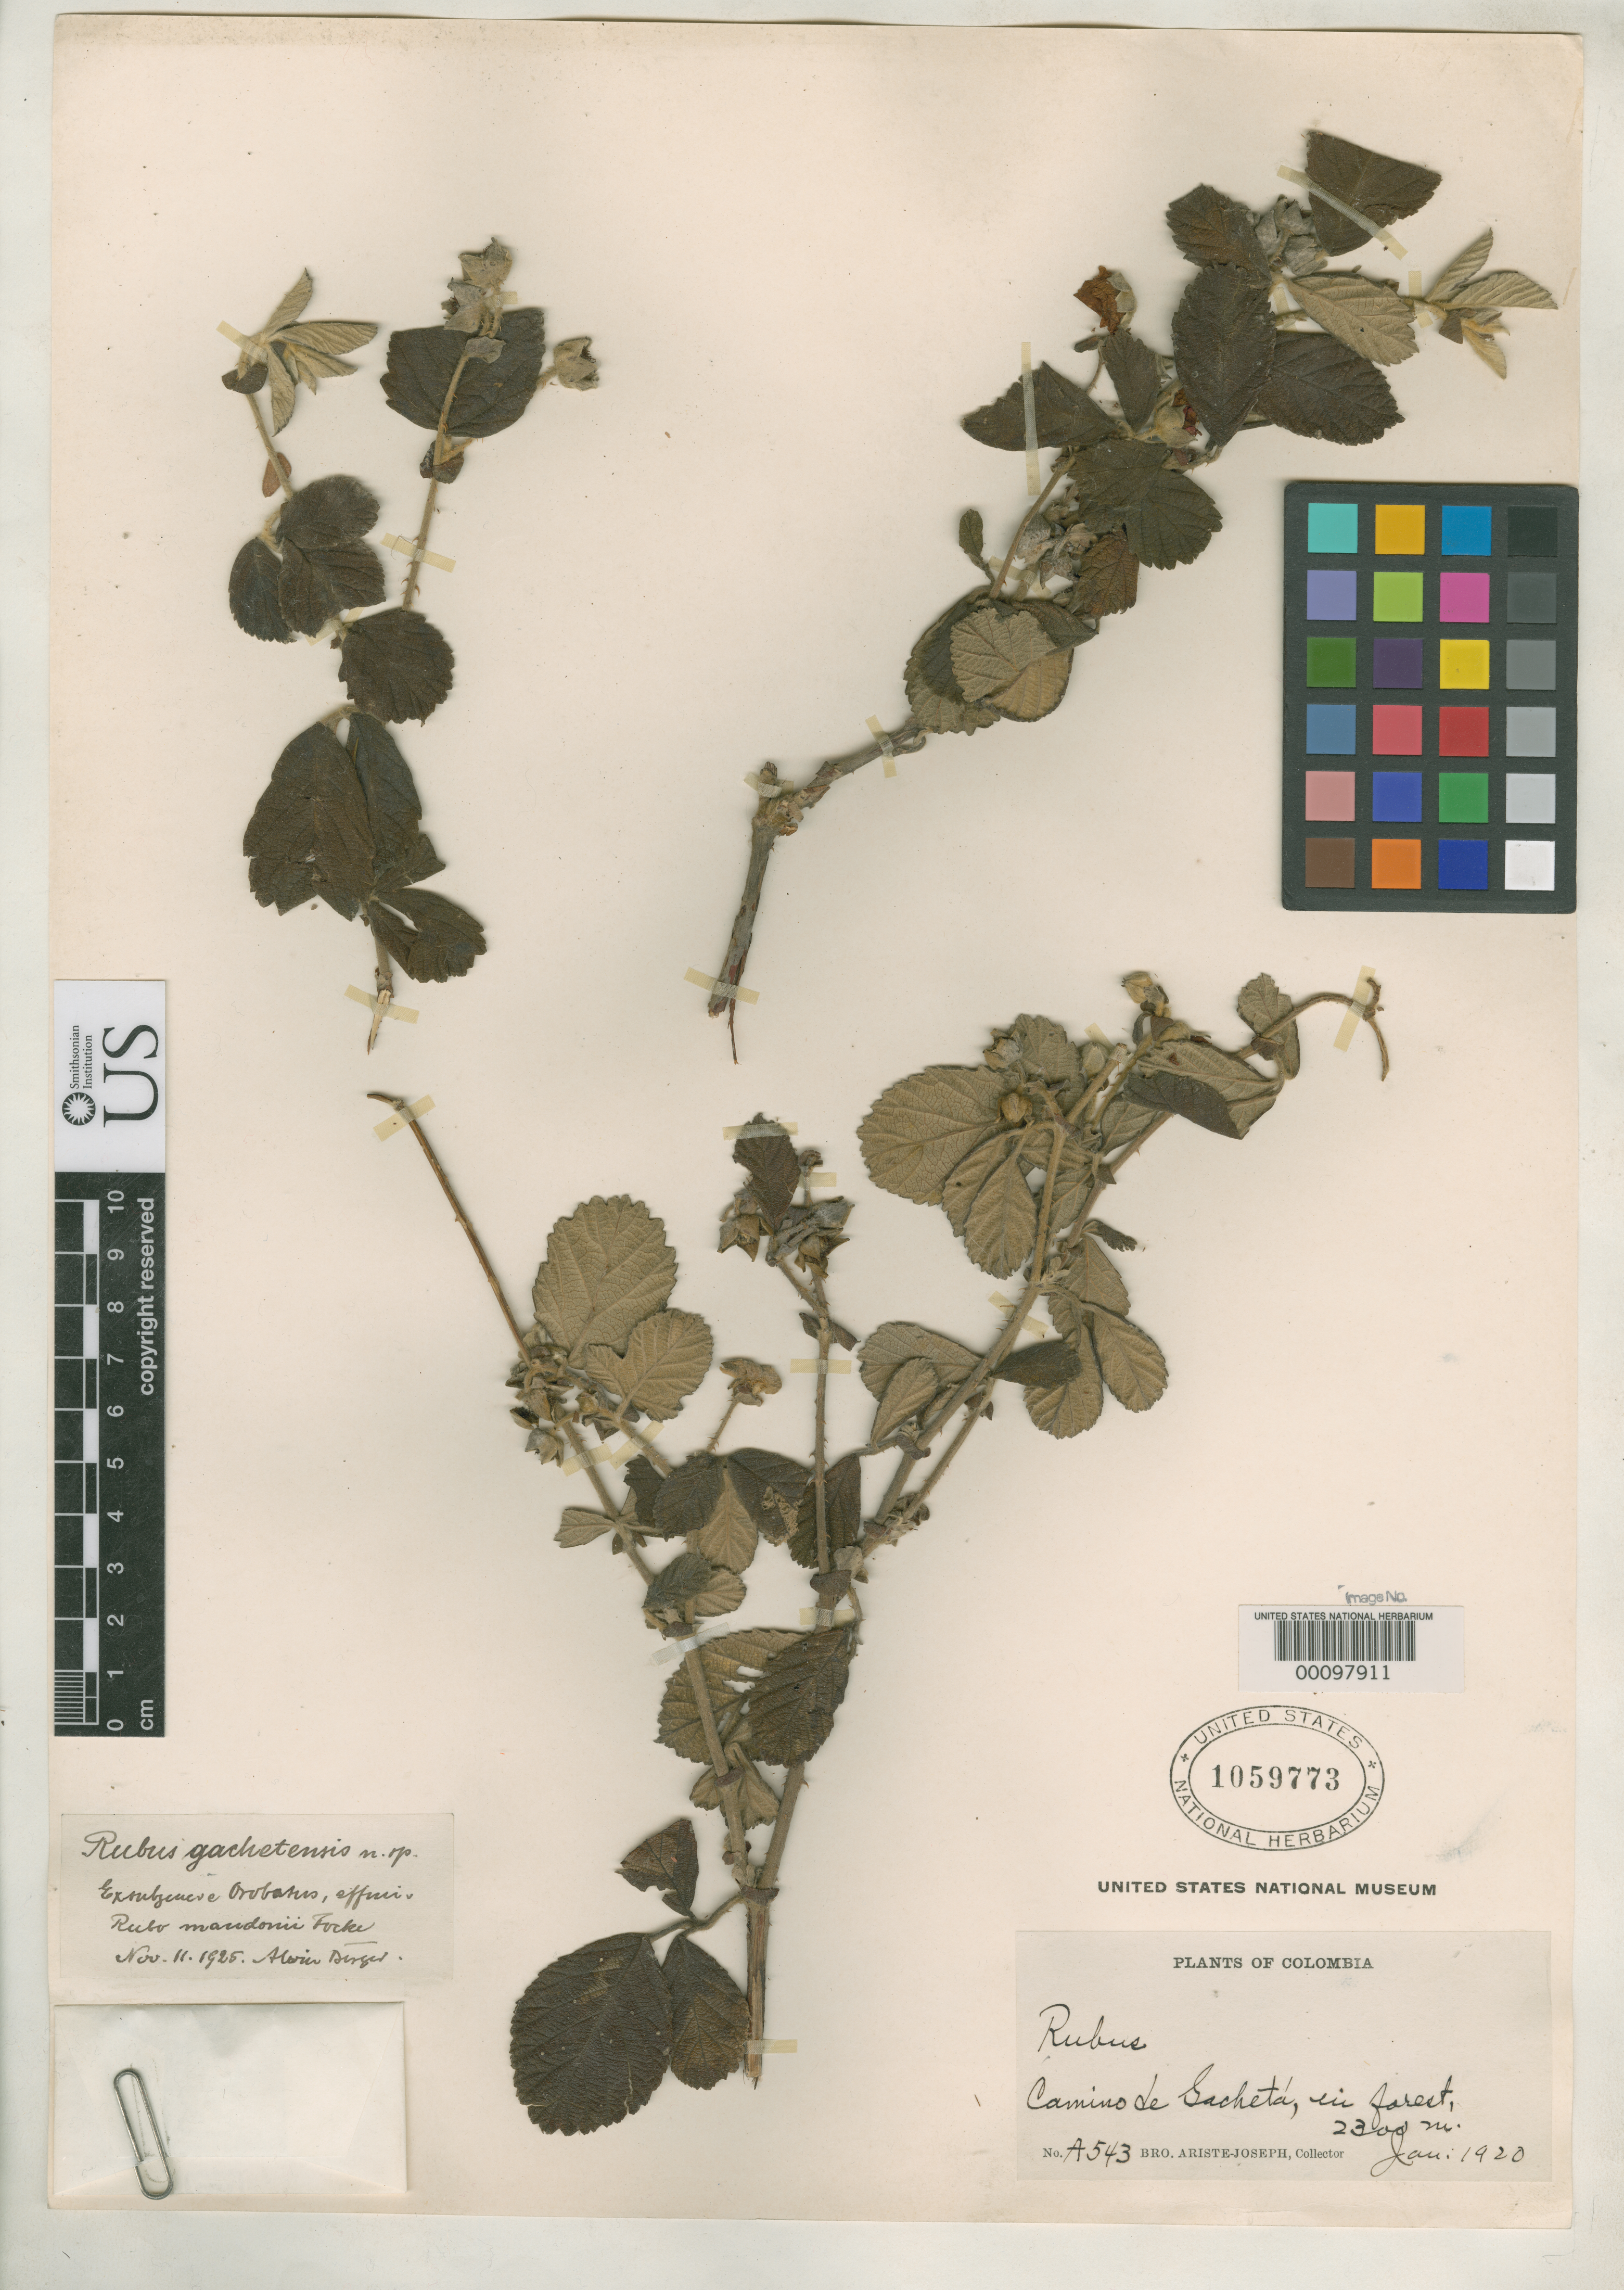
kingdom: Plantae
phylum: Tracheophyta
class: Magnoliopsida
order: Rosales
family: Rosaceae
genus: Rubus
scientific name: Rubus gachetensis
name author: A. Berger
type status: Holotype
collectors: Bro. Ariste-Joseph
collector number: A 543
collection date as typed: Jan 1920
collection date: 1920-01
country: Colombia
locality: Camino de Gacheta.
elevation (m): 2300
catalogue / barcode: US 1059773